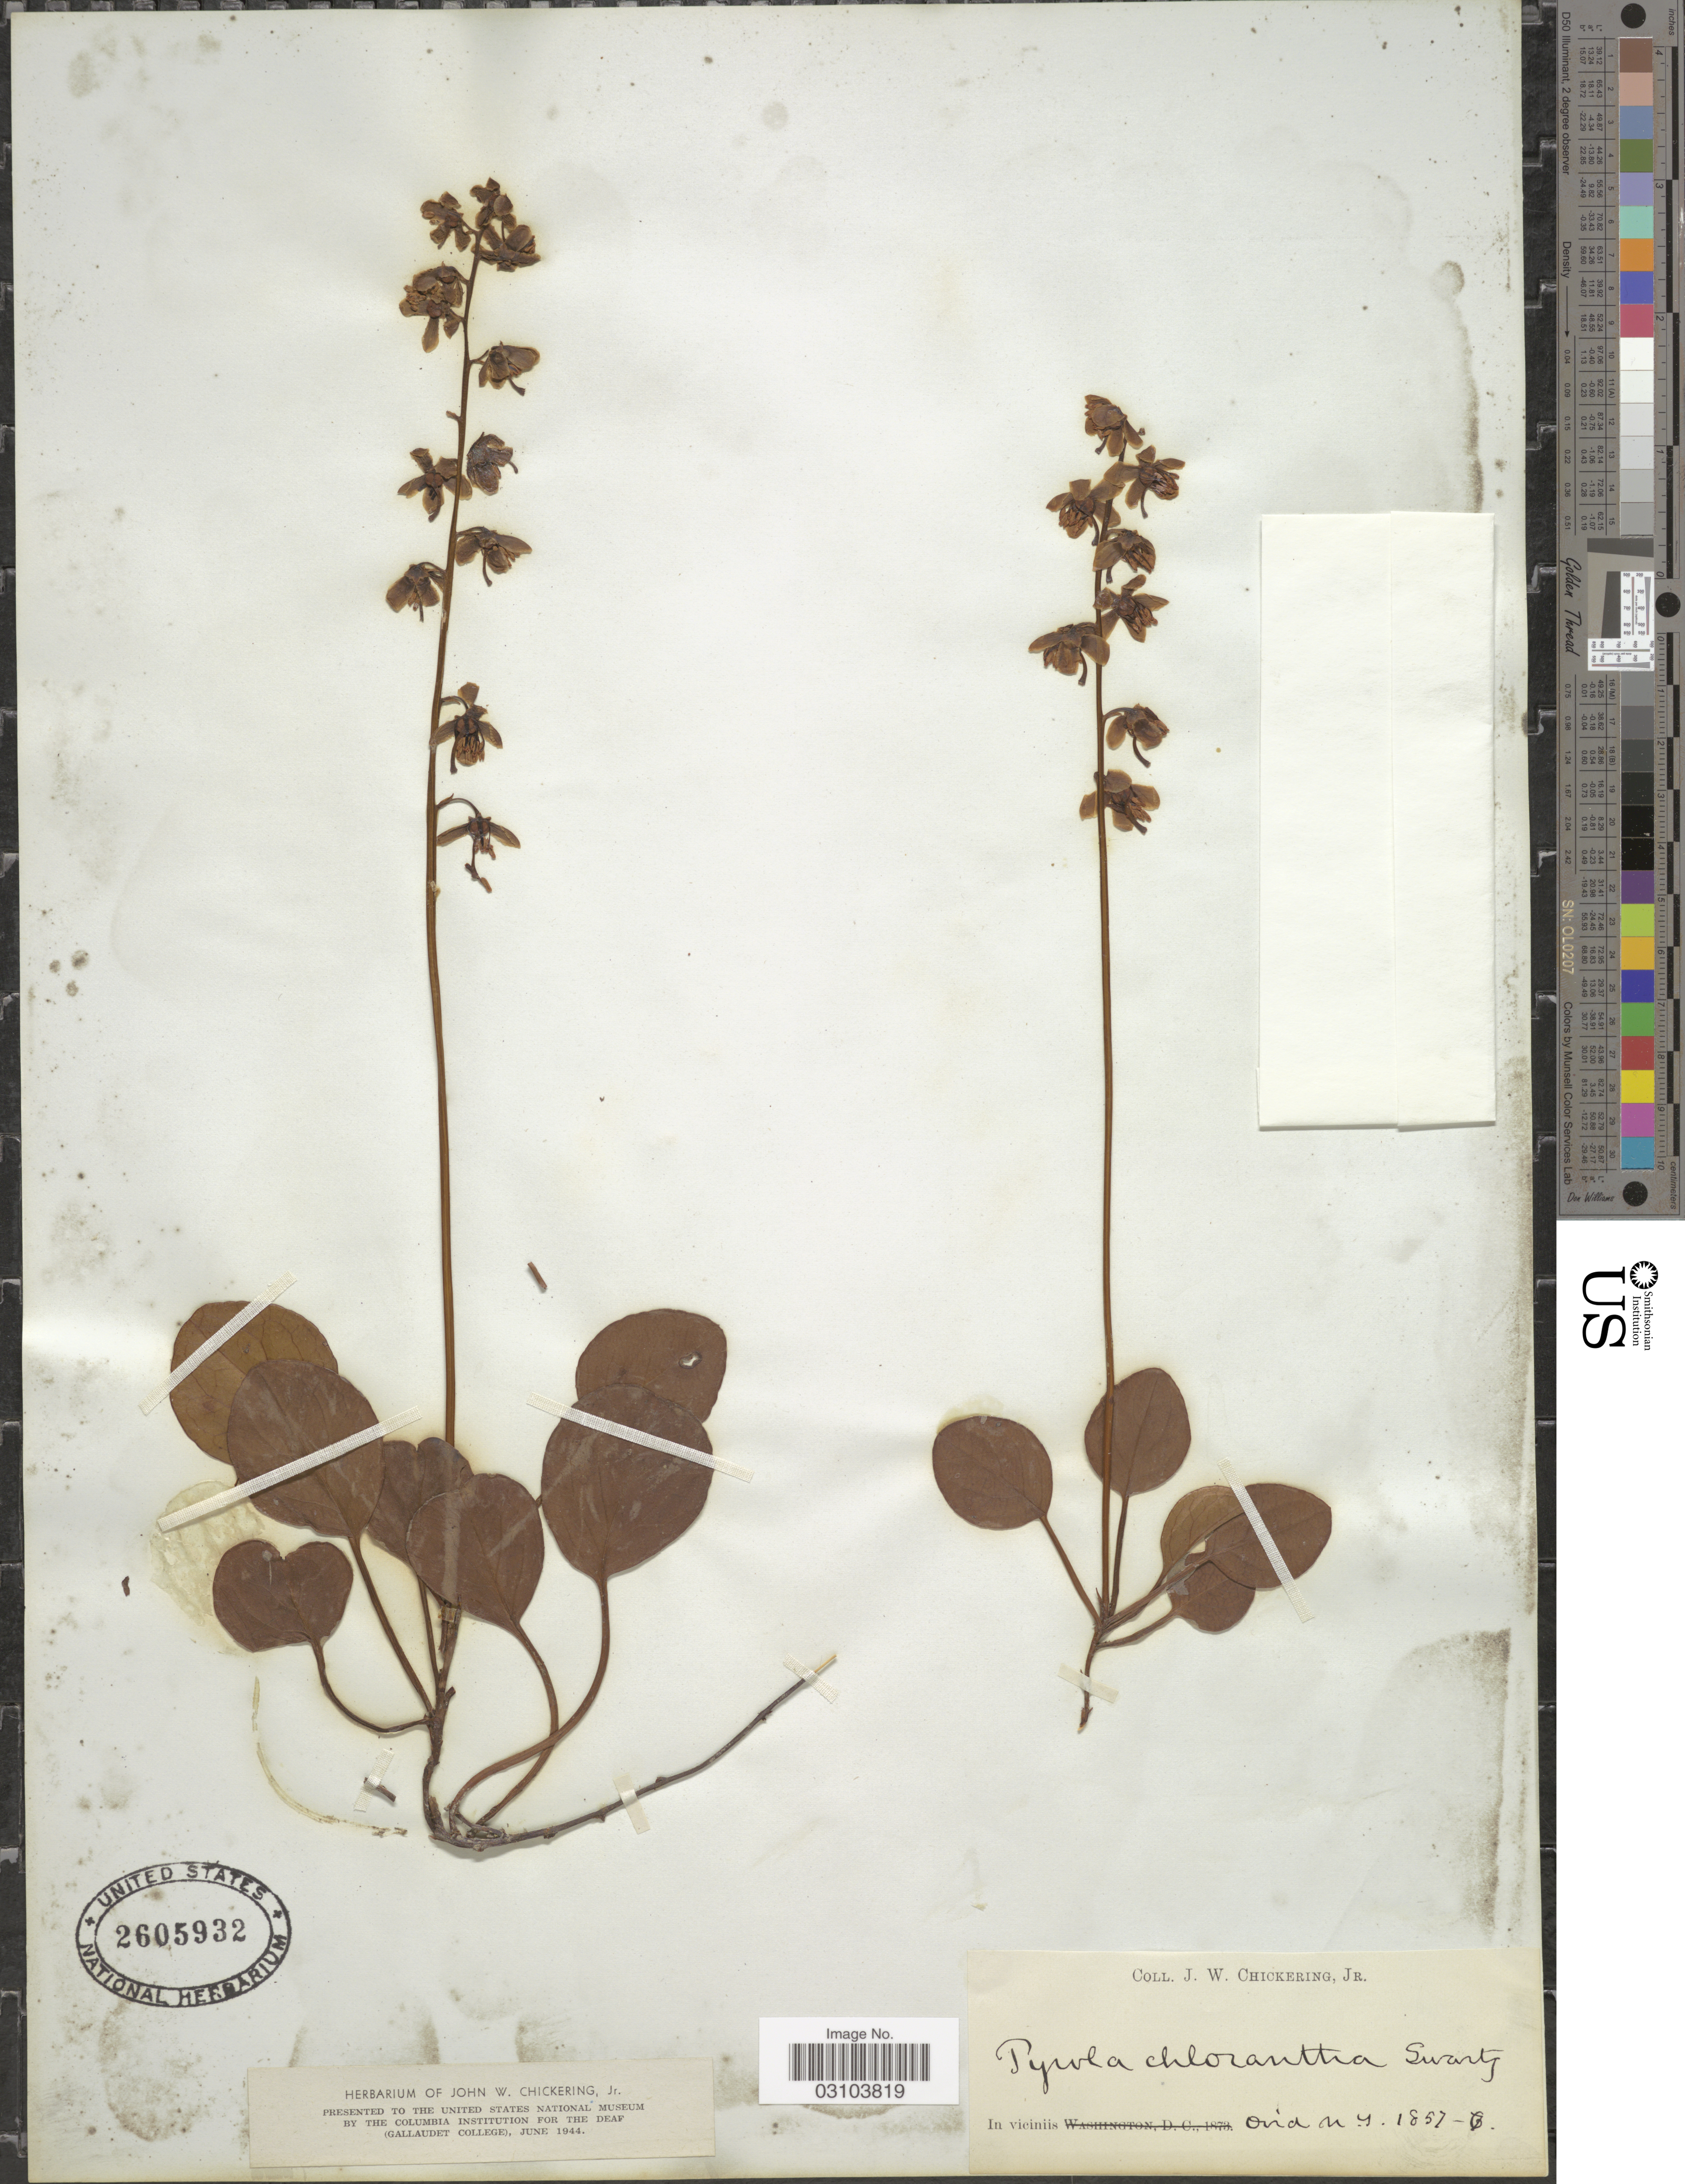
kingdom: Plantae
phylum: Tracheophyta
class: Magnoliopsida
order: Ericales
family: Ericaceae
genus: Pyrola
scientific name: Pyrola chlorantha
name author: Schweigg.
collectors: J. W. Chickering Jr.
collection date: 1857-07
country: United States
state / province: New York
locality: In viciniis Ovid N. Y.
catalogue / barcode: US 2605932